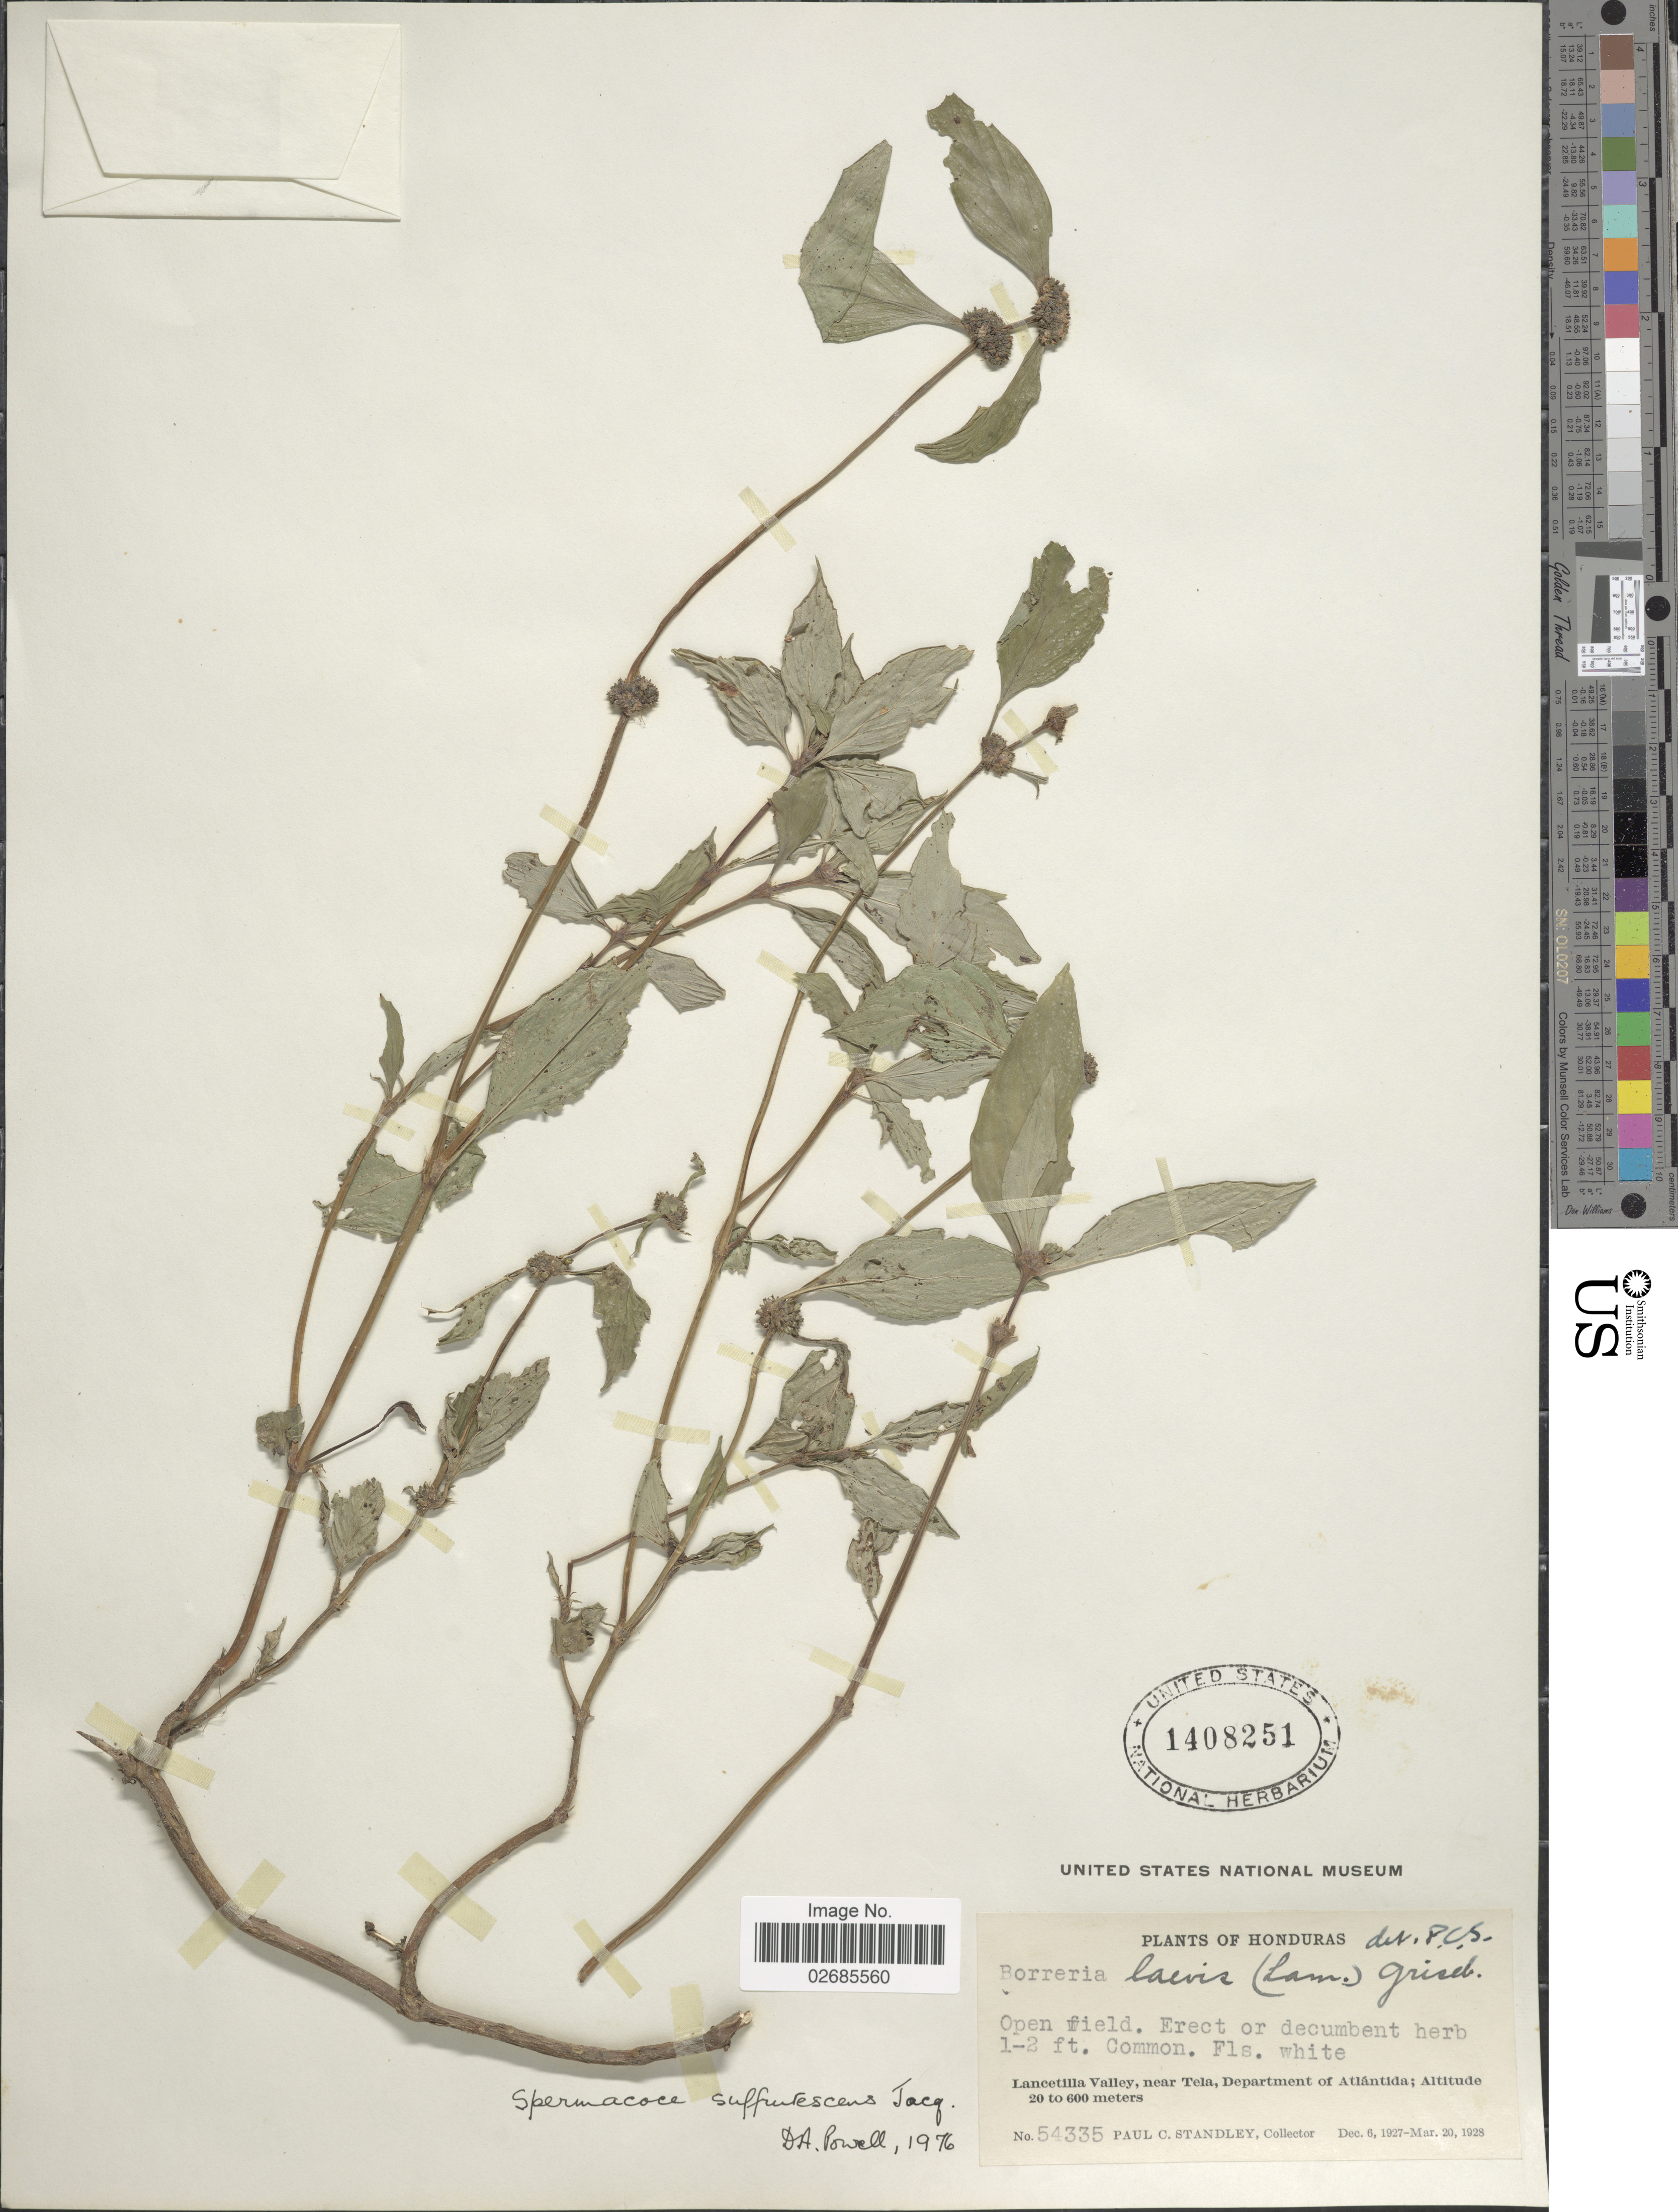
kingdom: Plantae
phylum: Tracheophyta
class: Magnoliopsida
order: Gentianales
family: Rubiaceae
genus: Borreria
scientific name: Borreria assurgens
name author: (Ruiz & Pav.) Griseb.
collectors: P. C. Standley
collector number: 54335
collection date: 1927-12-06/1928-03-20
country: Honduras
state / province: Atlántida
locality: Open field, Lancetilla Valley, near Tela, Department of Atlántida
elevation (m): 20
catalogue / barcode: US 1408251